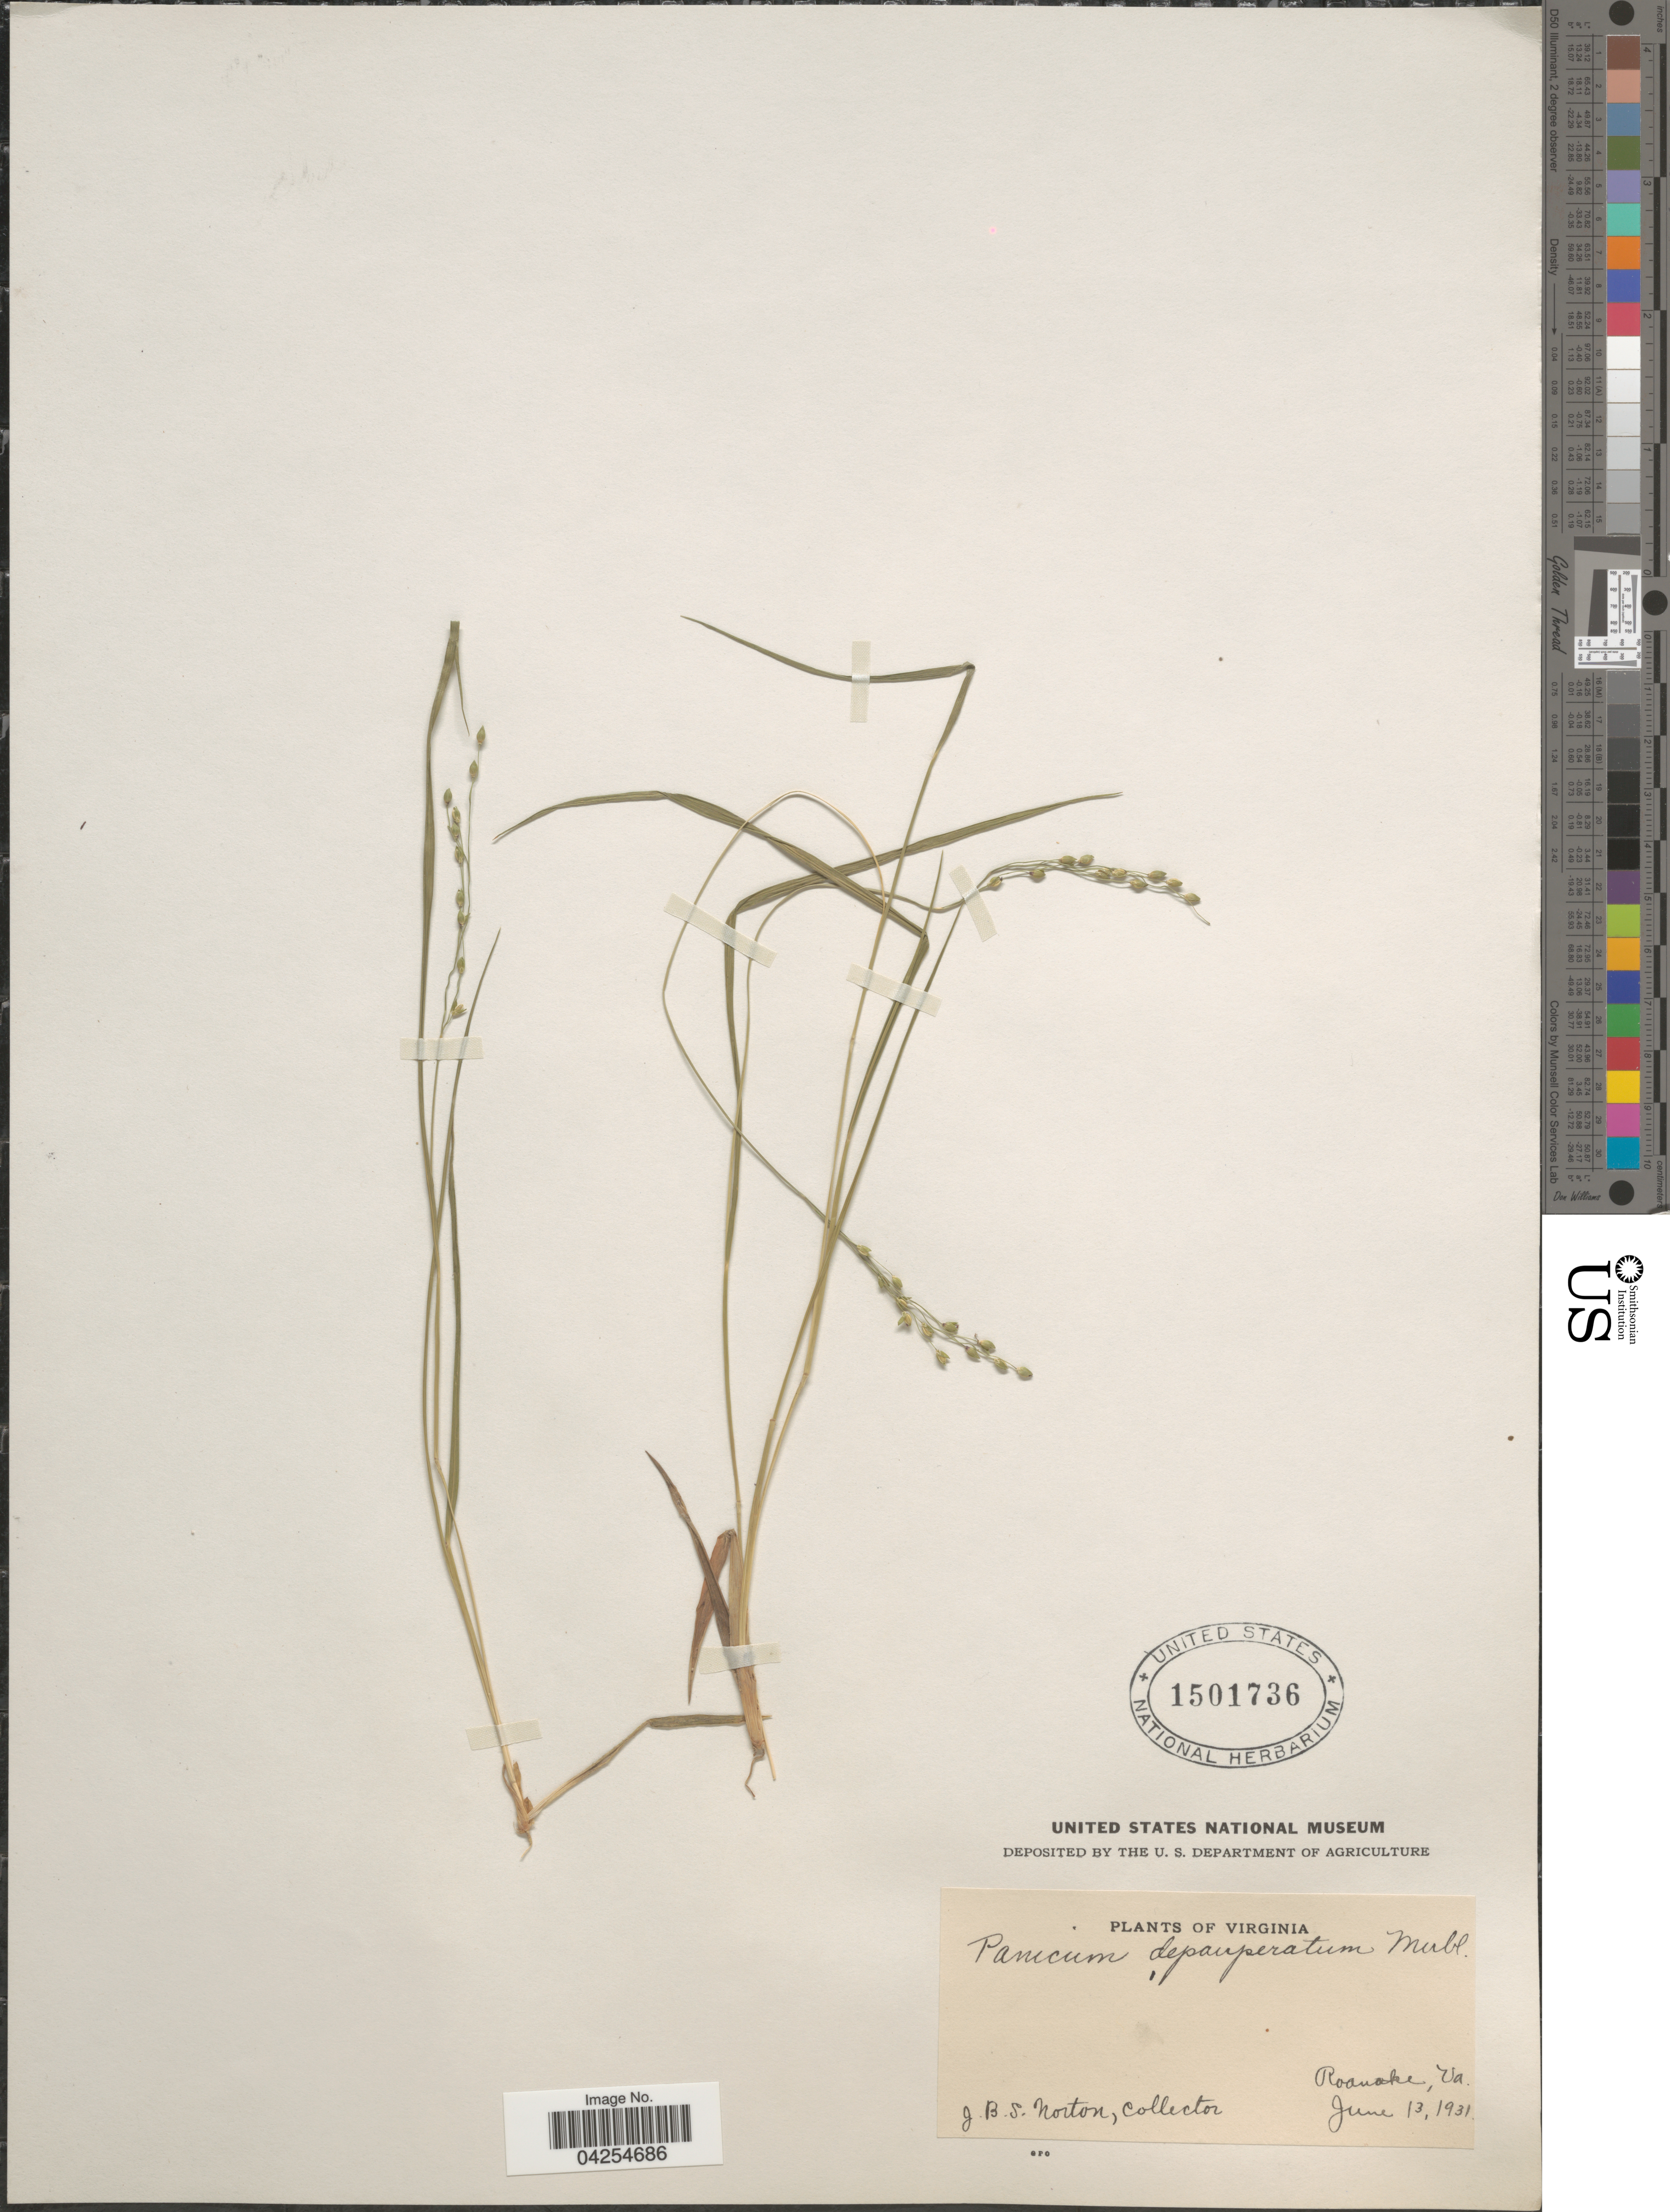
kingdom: Plantae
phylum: Tracheophyta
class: Liliopsida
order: Poales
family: Poaceae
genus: Dichanthelium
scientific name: Dichanthelium depauperatum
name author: (Muhl.) Gould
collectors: J. B. S. Norton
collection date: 1931-06-13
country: United States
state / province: Virginia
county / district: Roanoke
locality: Roanake.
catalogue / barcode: US 1501736